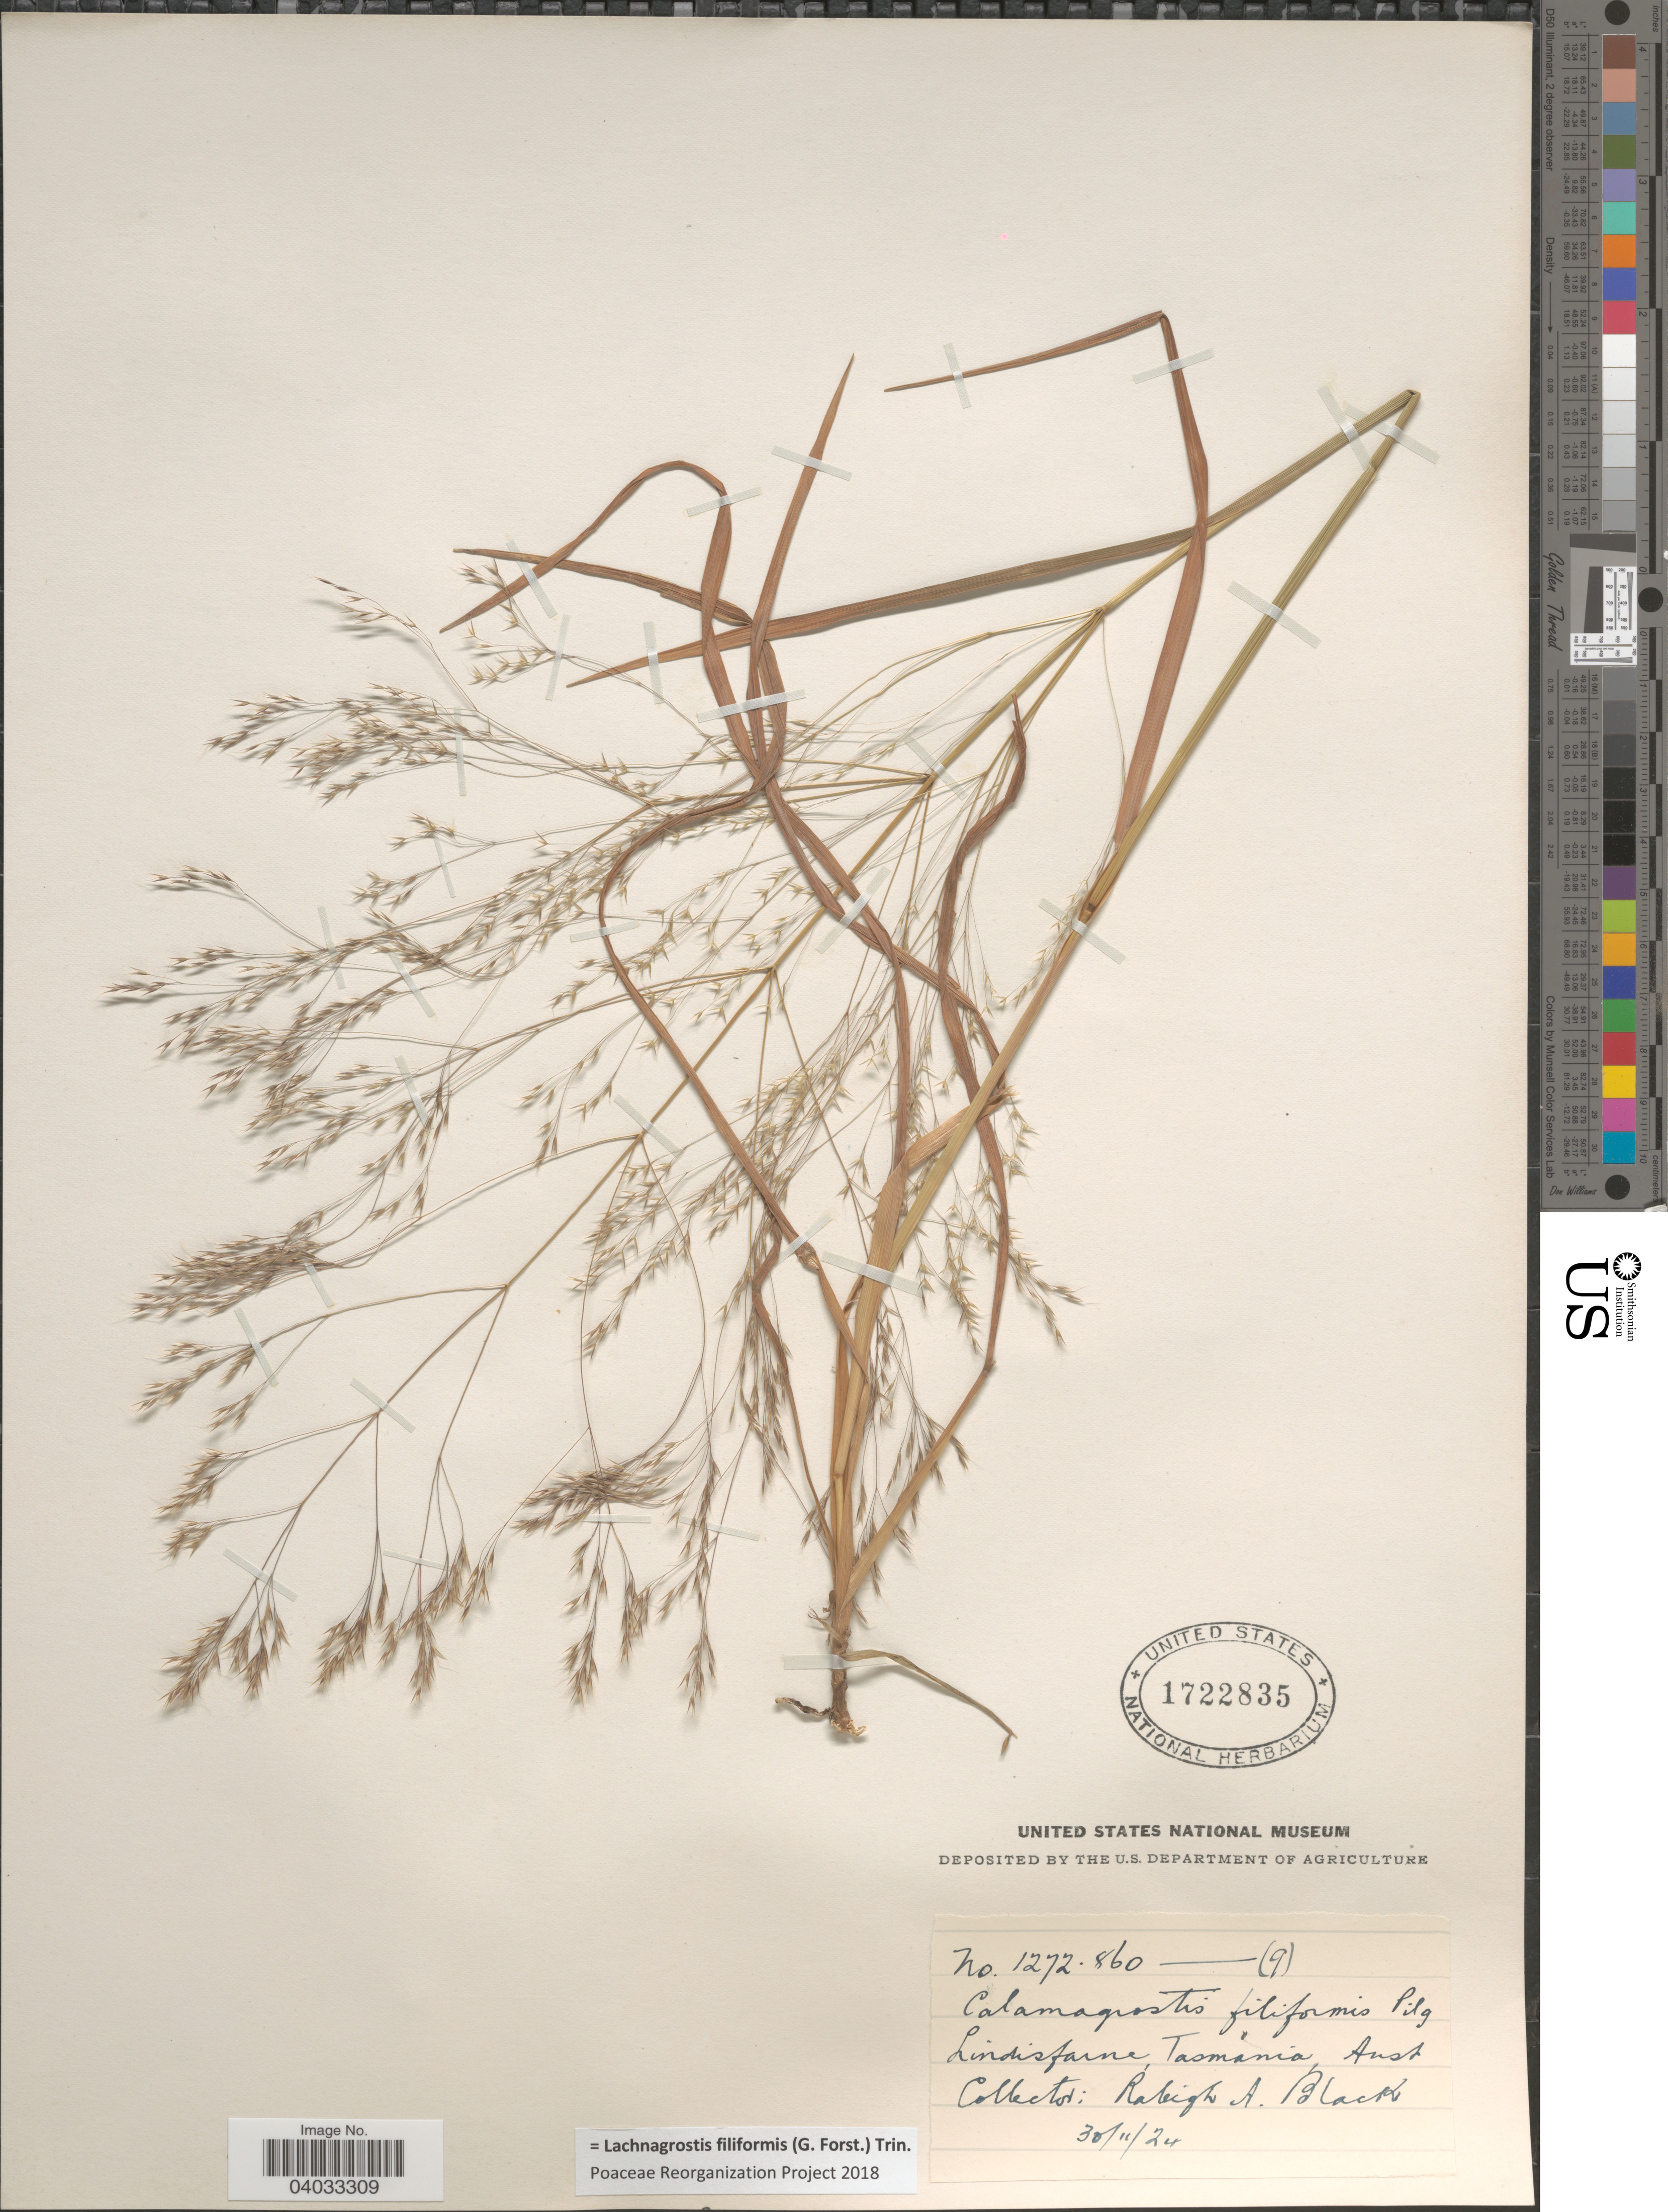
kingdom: Plantae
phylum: Tracheophyta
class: Liliopsida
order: Poales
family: Poaceae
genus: Lachnagrostis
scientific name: Lachnagrostis filiformis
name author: (J.R. Forst.) Trin.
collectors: R. A. Black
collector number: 1272.860 (9)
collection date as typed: Transcribed d/m/y: 30/11/24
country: Australia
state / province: Tasmania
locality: Lindisfarne.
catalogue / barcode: US 1722835